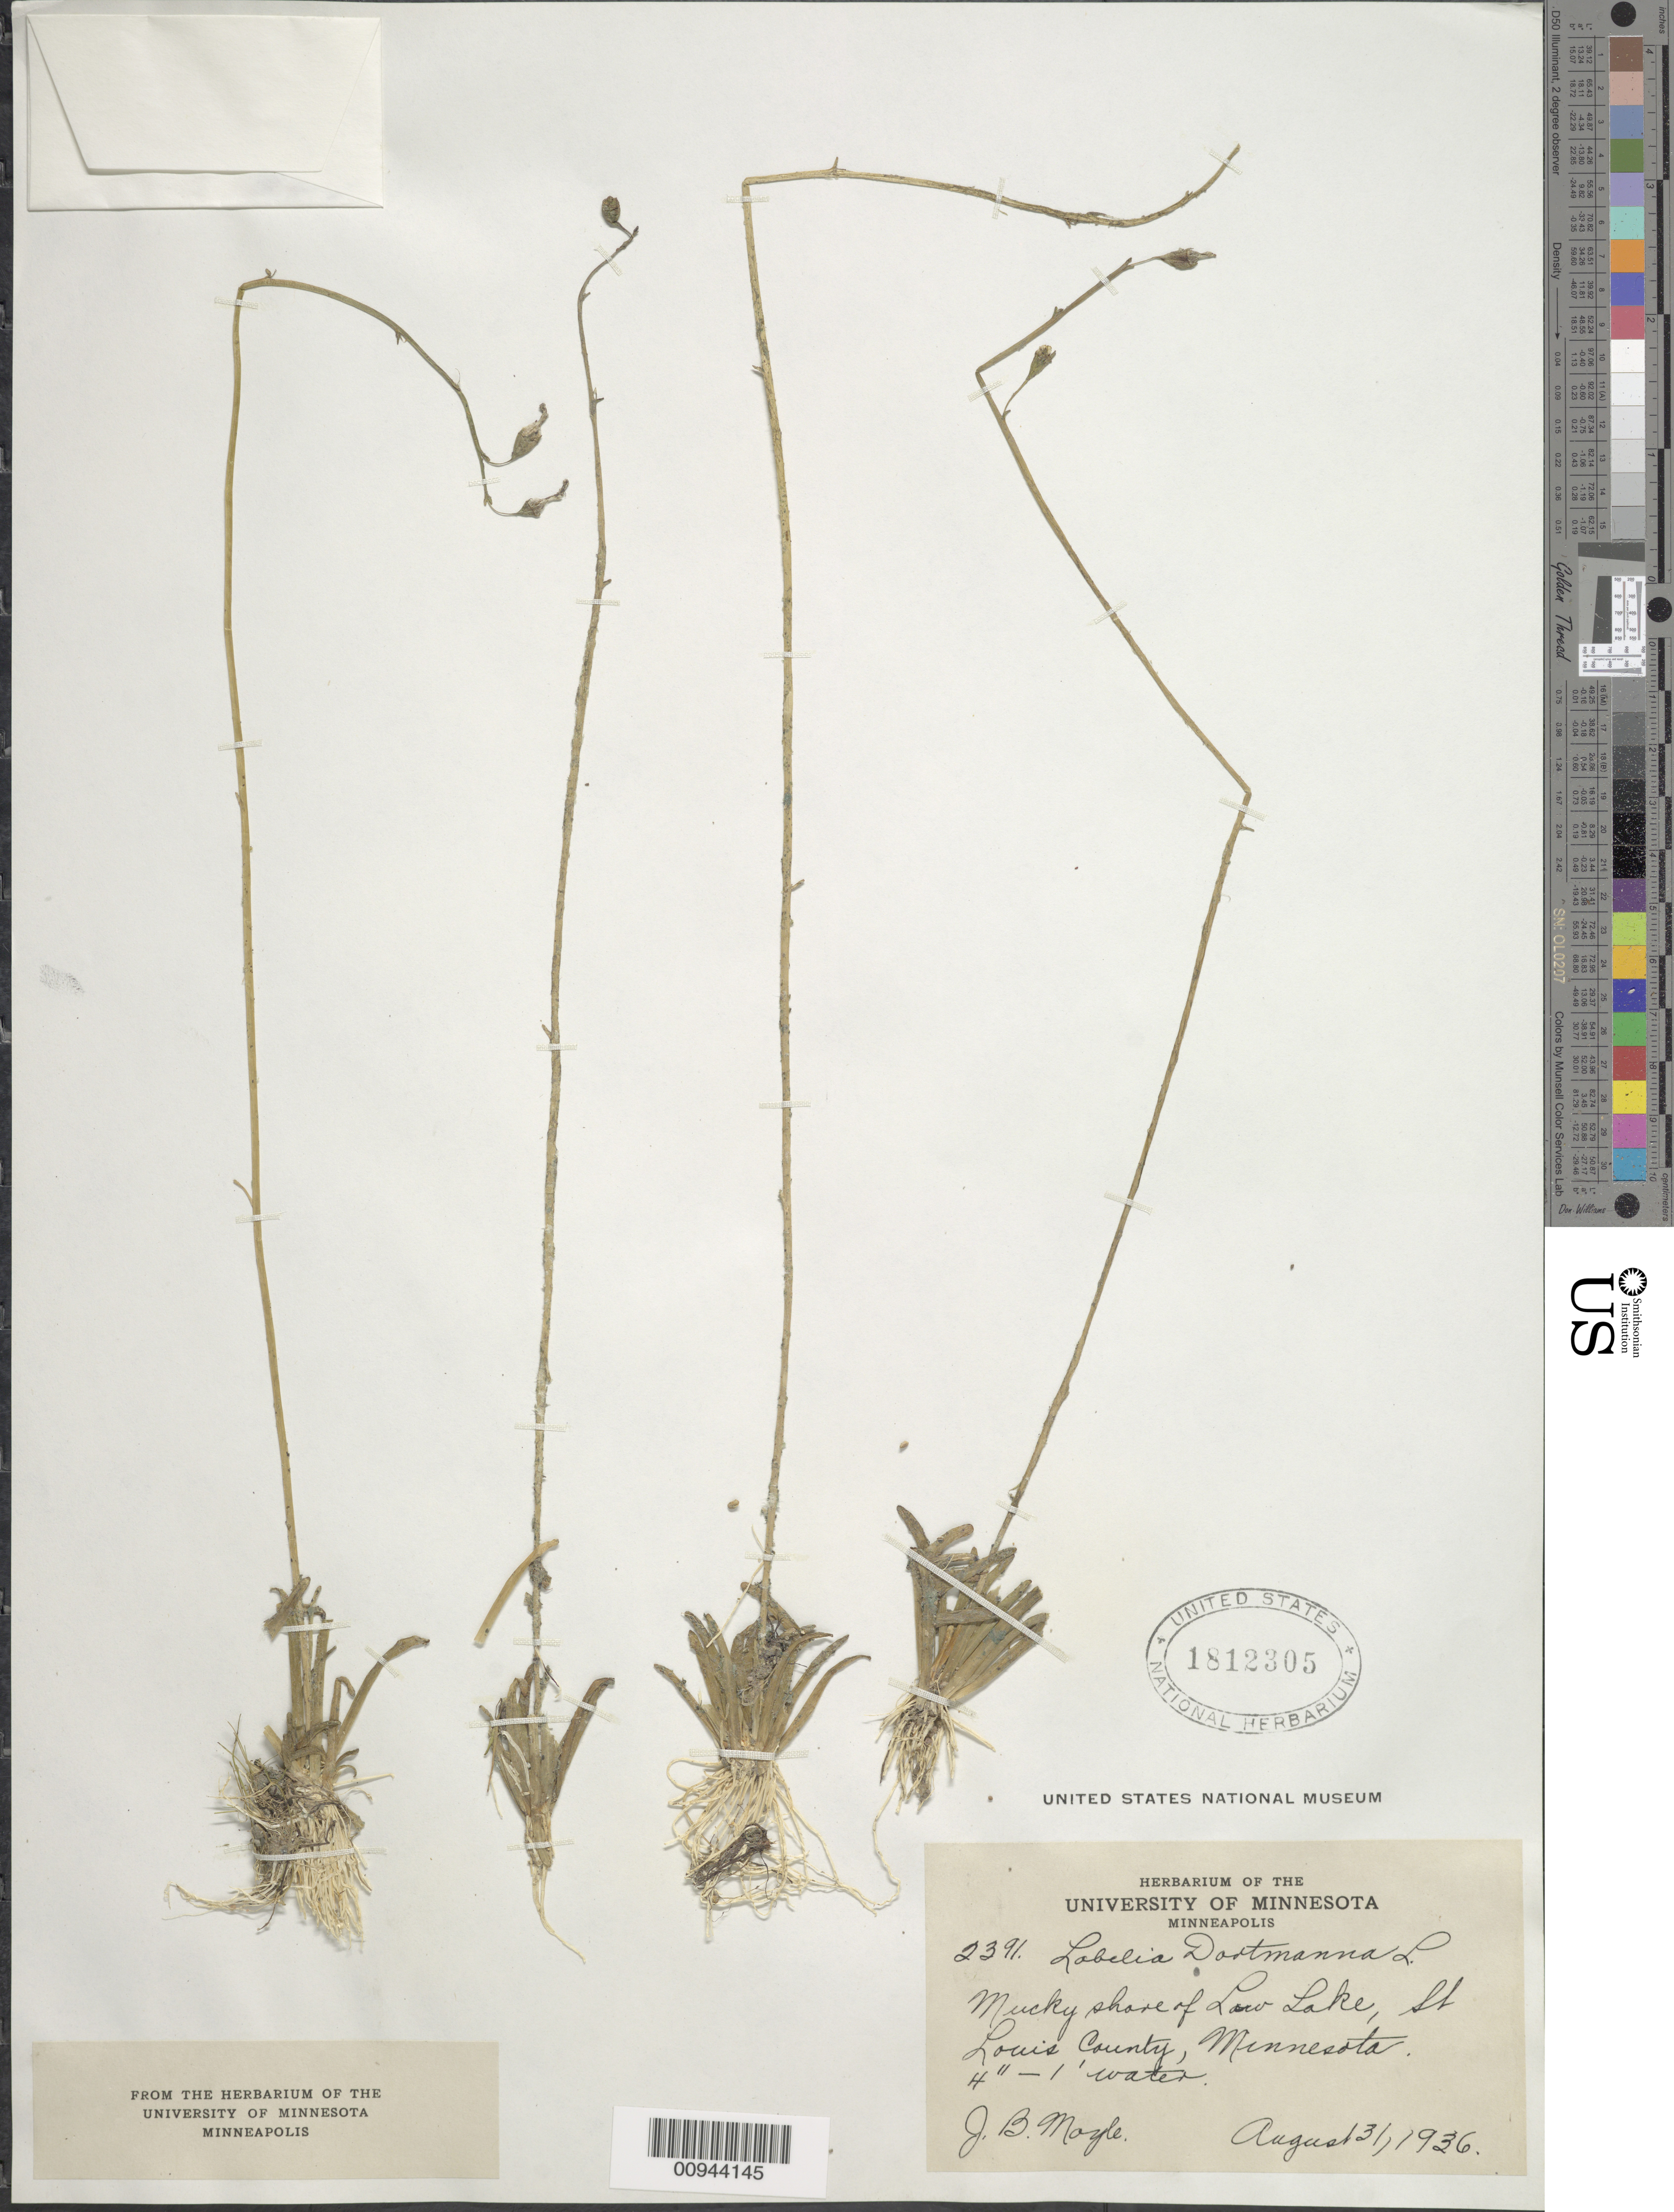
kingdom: Plantae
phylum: Tracheophyta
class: Magnoliopsida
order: Asterales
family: Campanulaceae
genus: Lobelia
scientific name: Lobelia dortmanna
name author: L.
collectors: J. Moyle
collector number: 2391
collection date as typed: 31 Aug 1936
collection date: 1936-08-31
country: United States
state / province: Minnesota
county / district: Saint Louis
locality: Low Lake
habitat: mucky shore, 4" - 1' water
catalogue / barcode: US 1812305